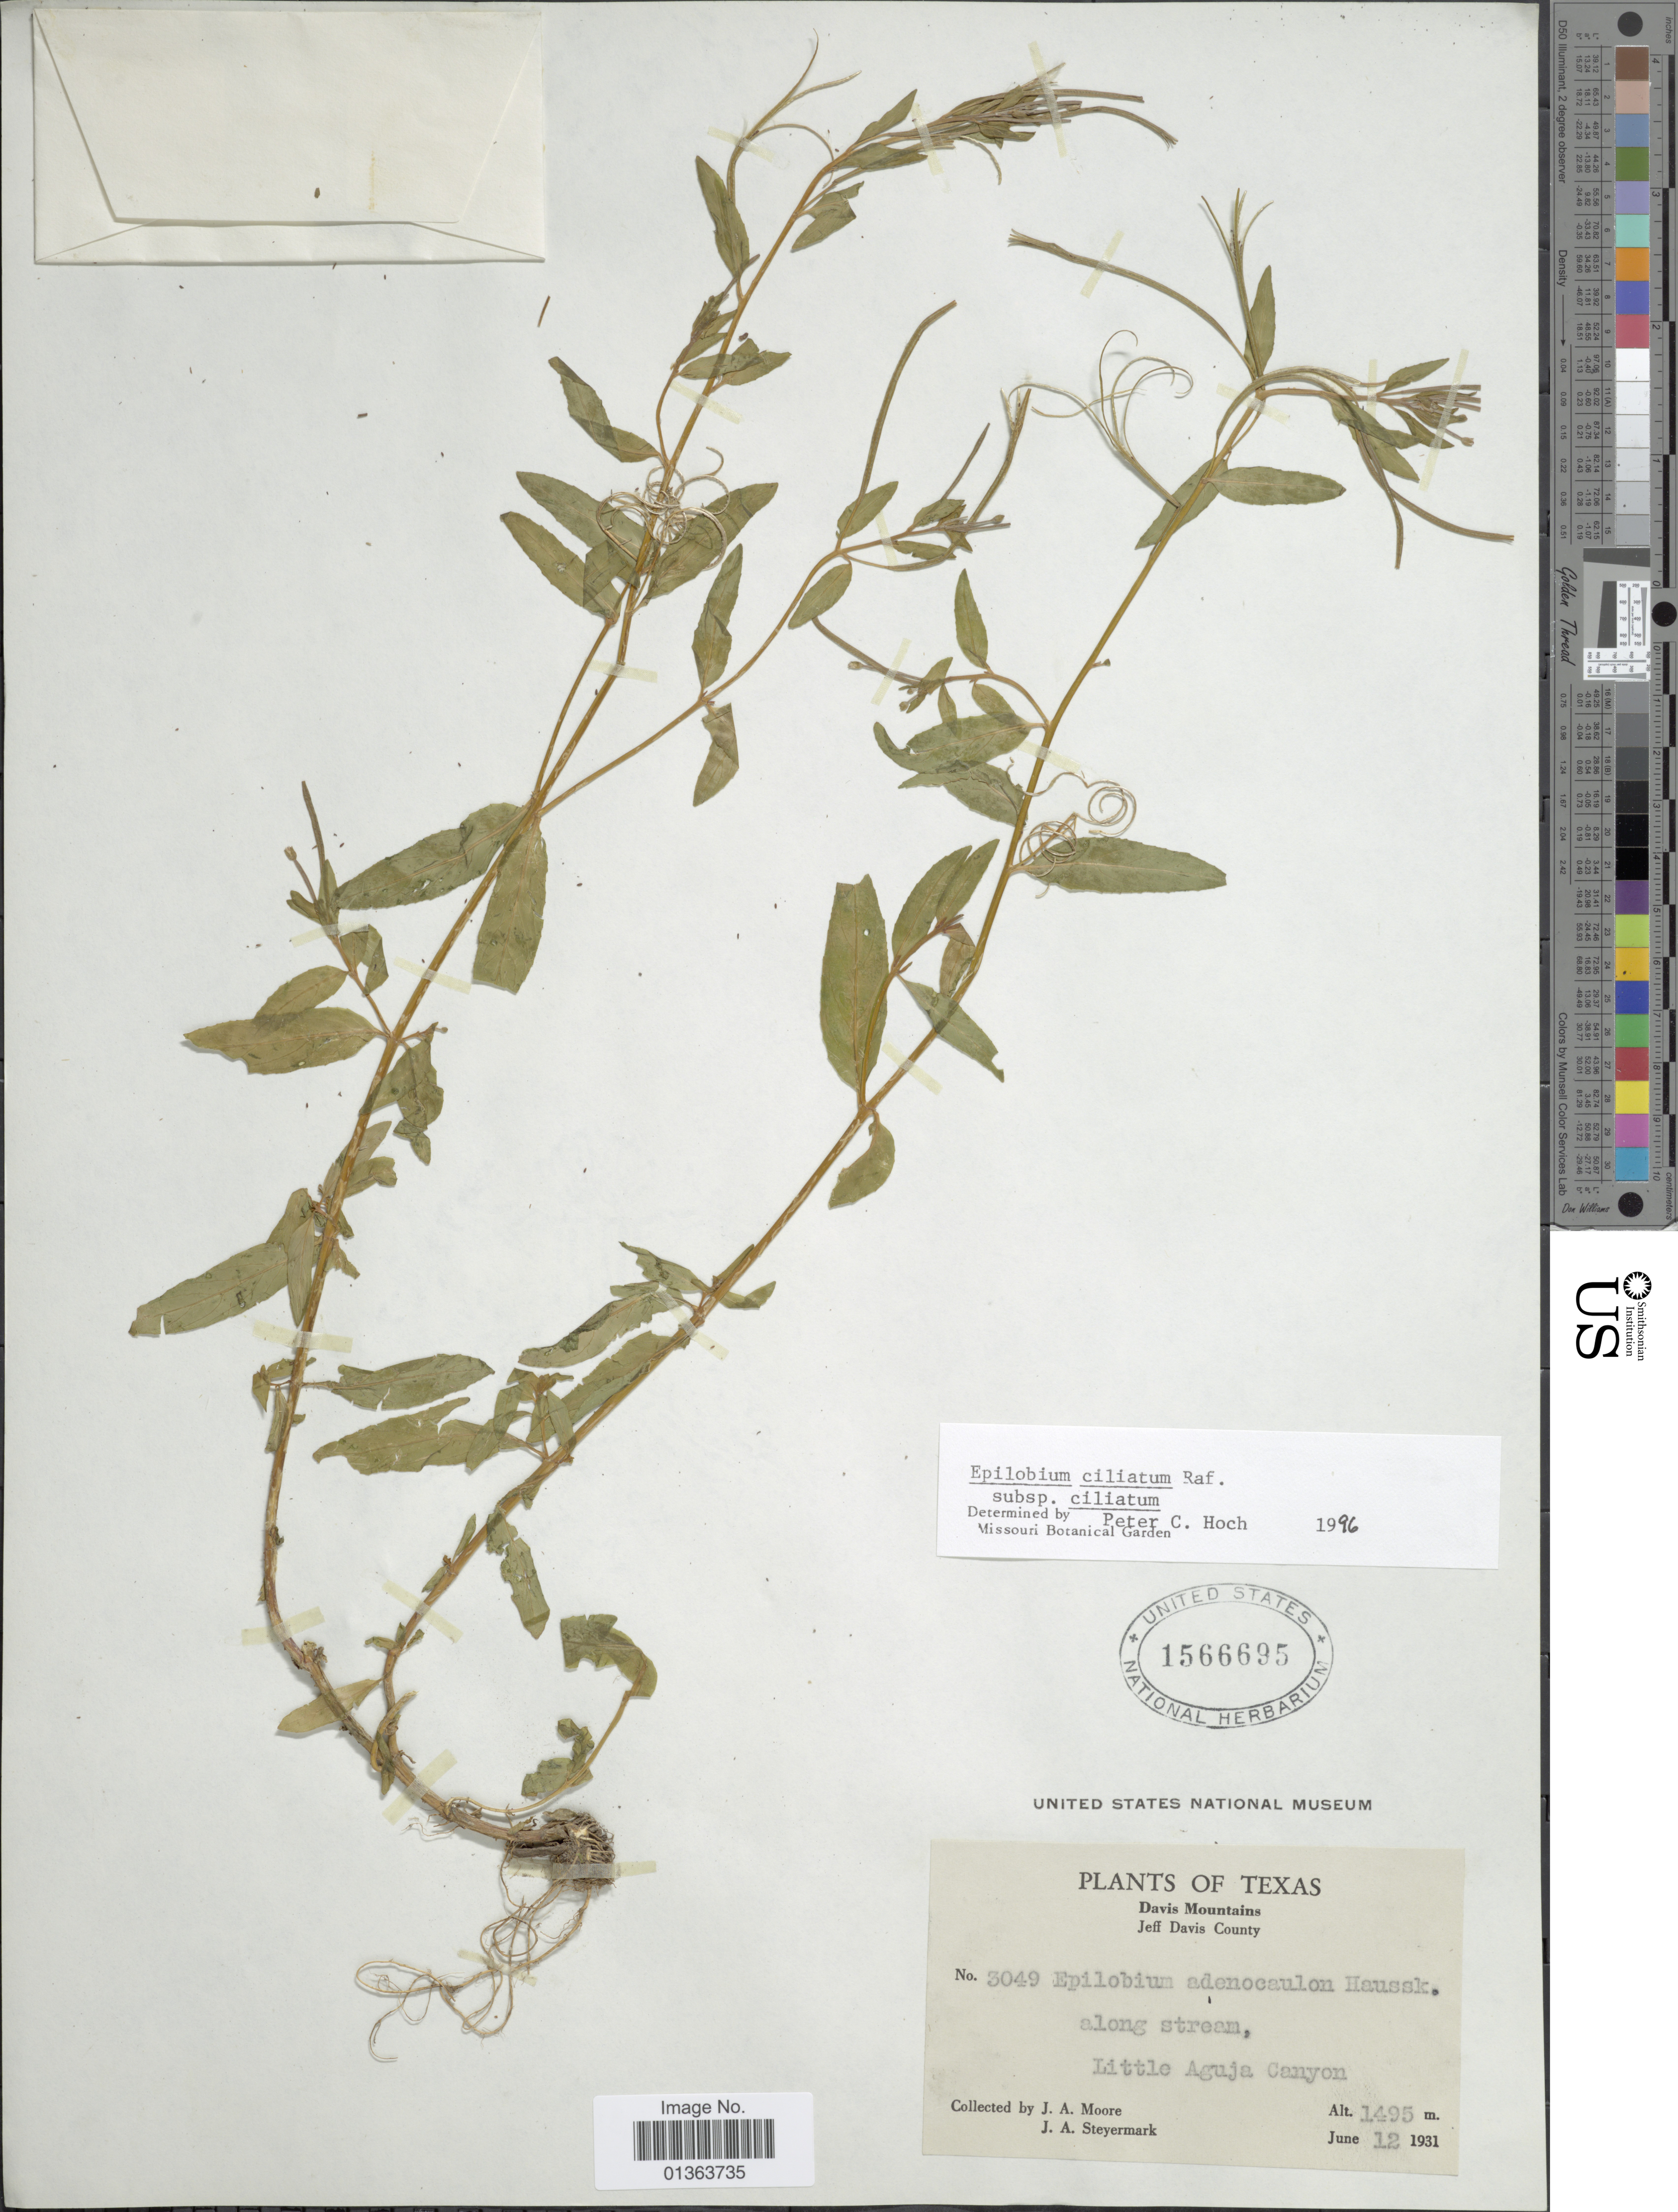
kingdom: Plantae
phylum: Tracheophyta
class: Magnoliopsida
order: Myrtales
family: Onagraceae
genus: Epilobium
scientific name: Epilobium ciliatum subsp. ciliatum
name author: Raf.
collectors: J. A. Moore & J. Steyermark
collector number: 3049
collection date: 1931-06-12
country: United States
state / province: Texas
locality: Davis Mountains. Jeff Davis County. Little Aguja Canyon.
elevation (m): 1495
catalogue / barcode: US 1566695